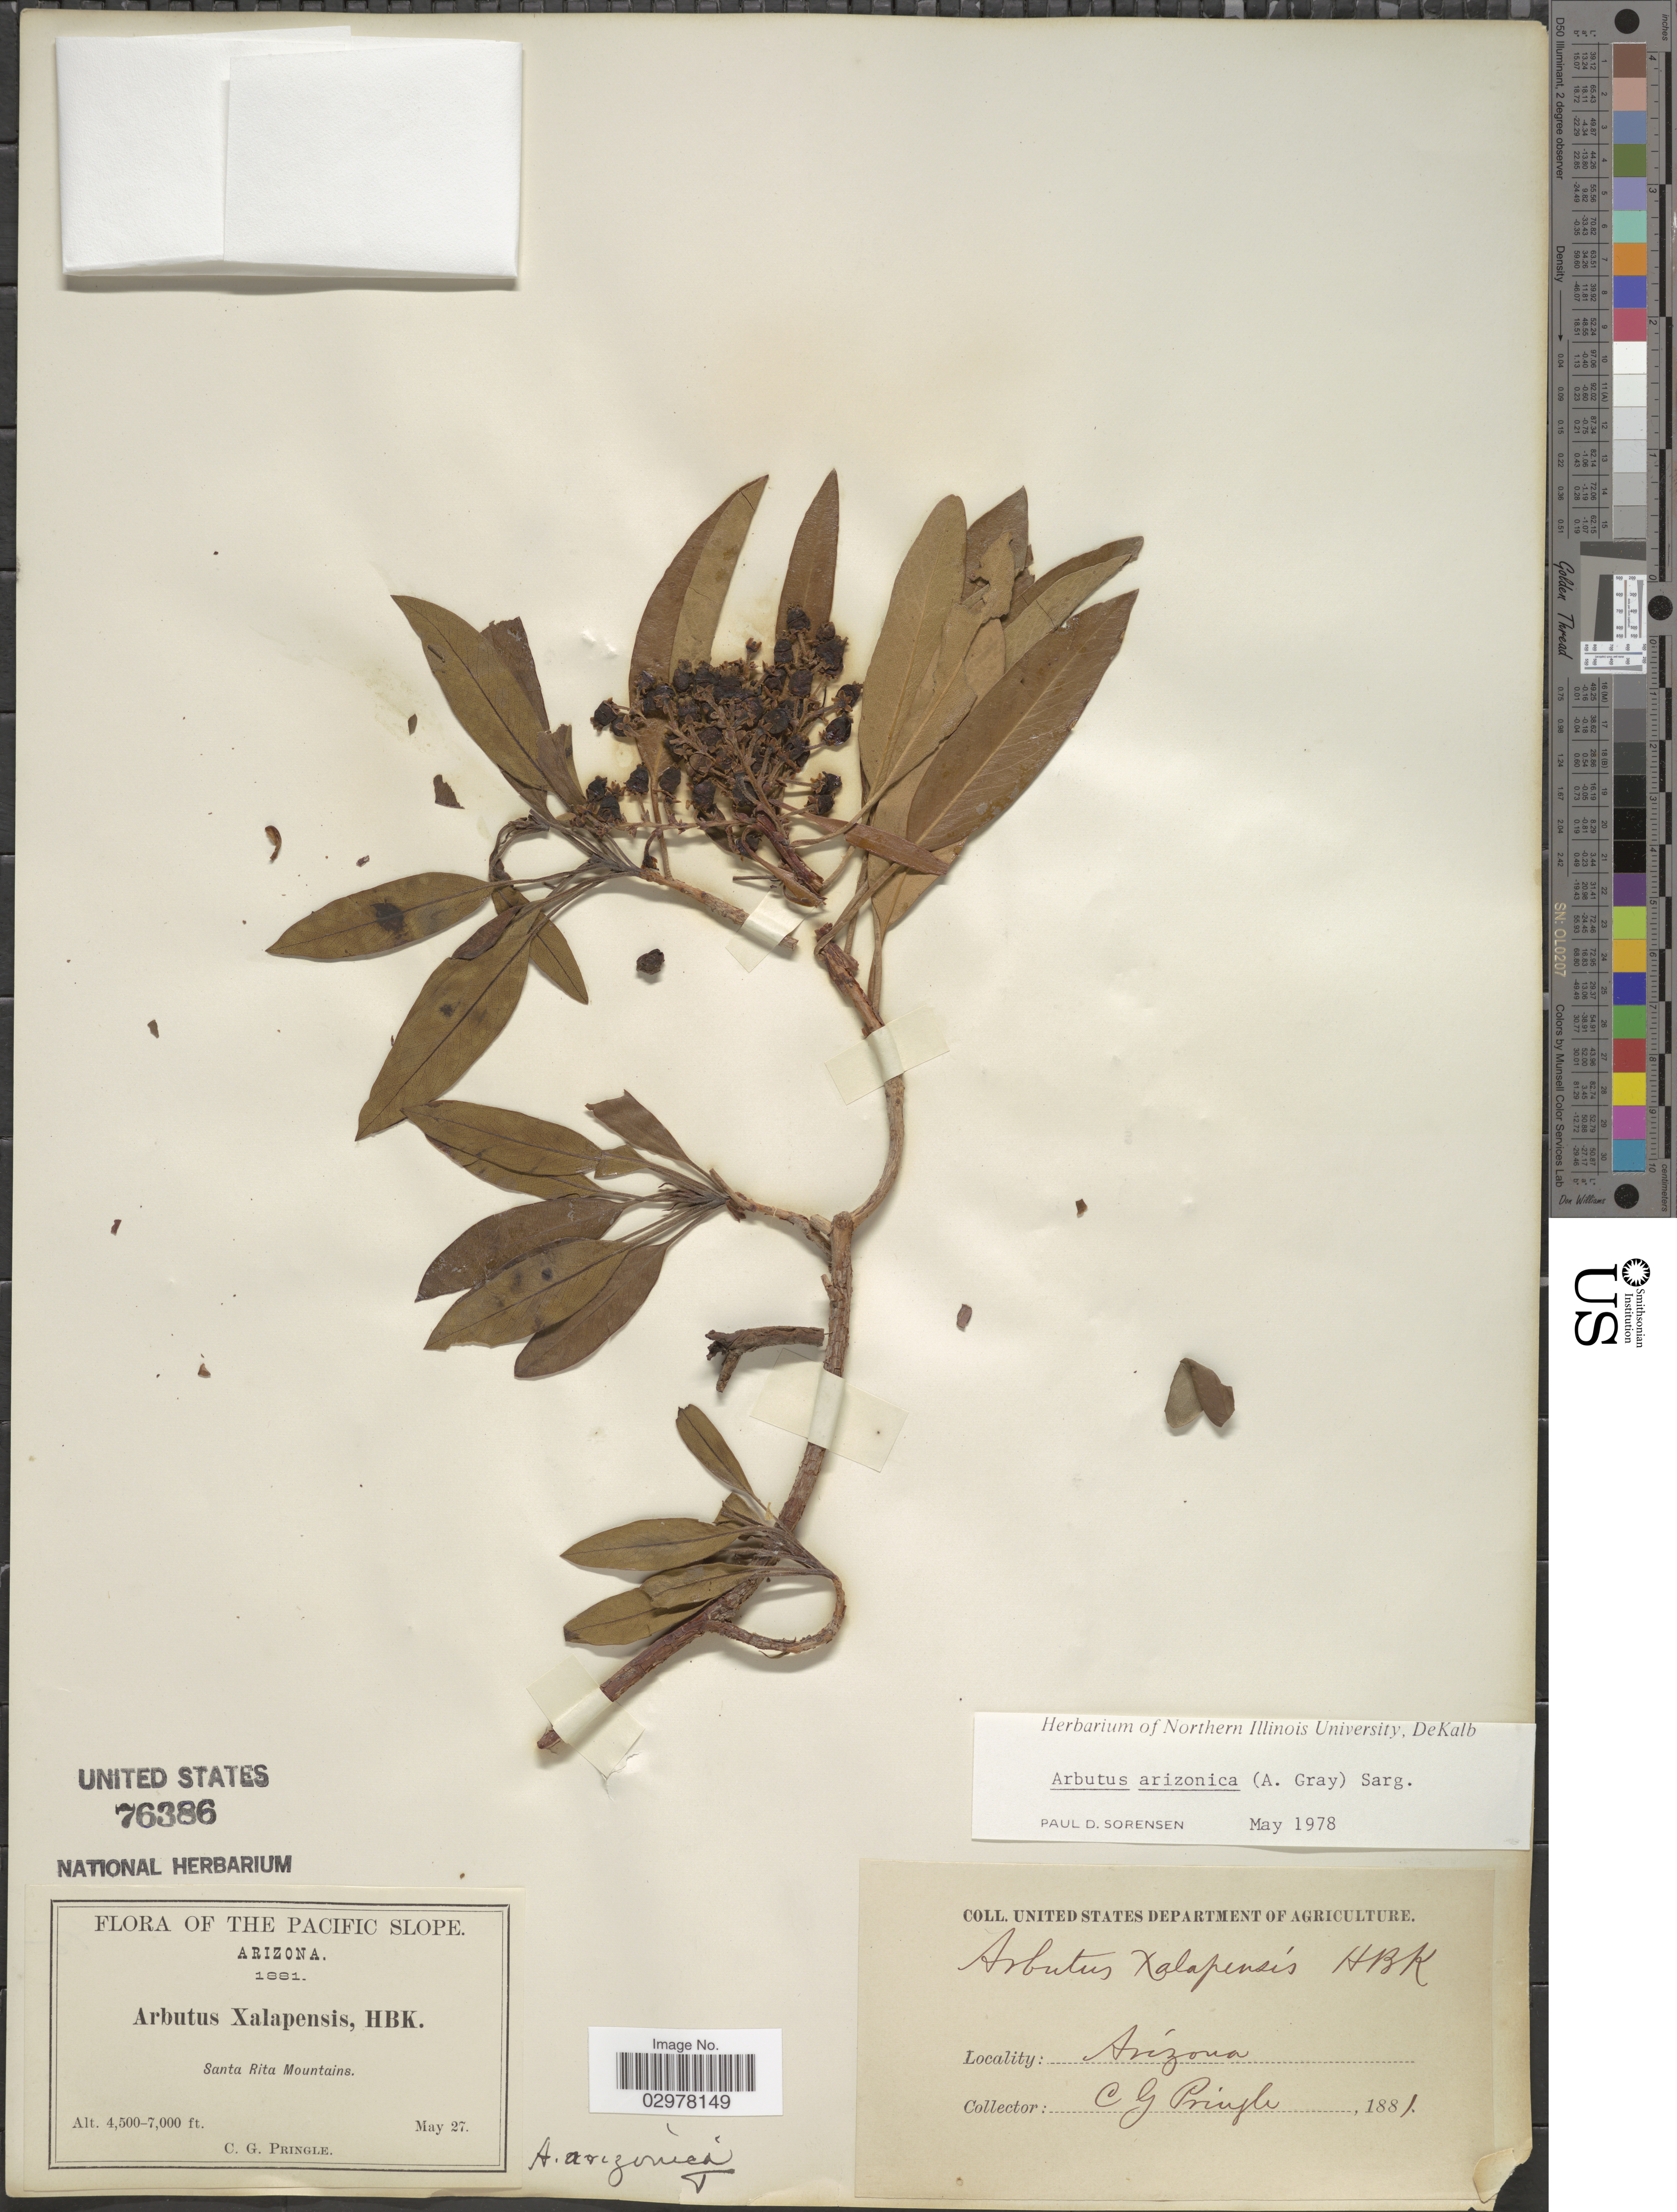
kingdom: Plantae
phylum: Tracheophyta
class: Magnoliopsida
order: Ericales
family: Ericaceae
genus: Arbutus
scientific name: Arbutus arizonica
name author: (A. Gray) Sarg.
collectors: C. G. Pringle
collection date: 1881-05-27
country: United States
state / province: Arizona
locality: Pacific Slope. Santa Rita Mountains.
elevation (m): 1372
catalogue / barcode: US 76386